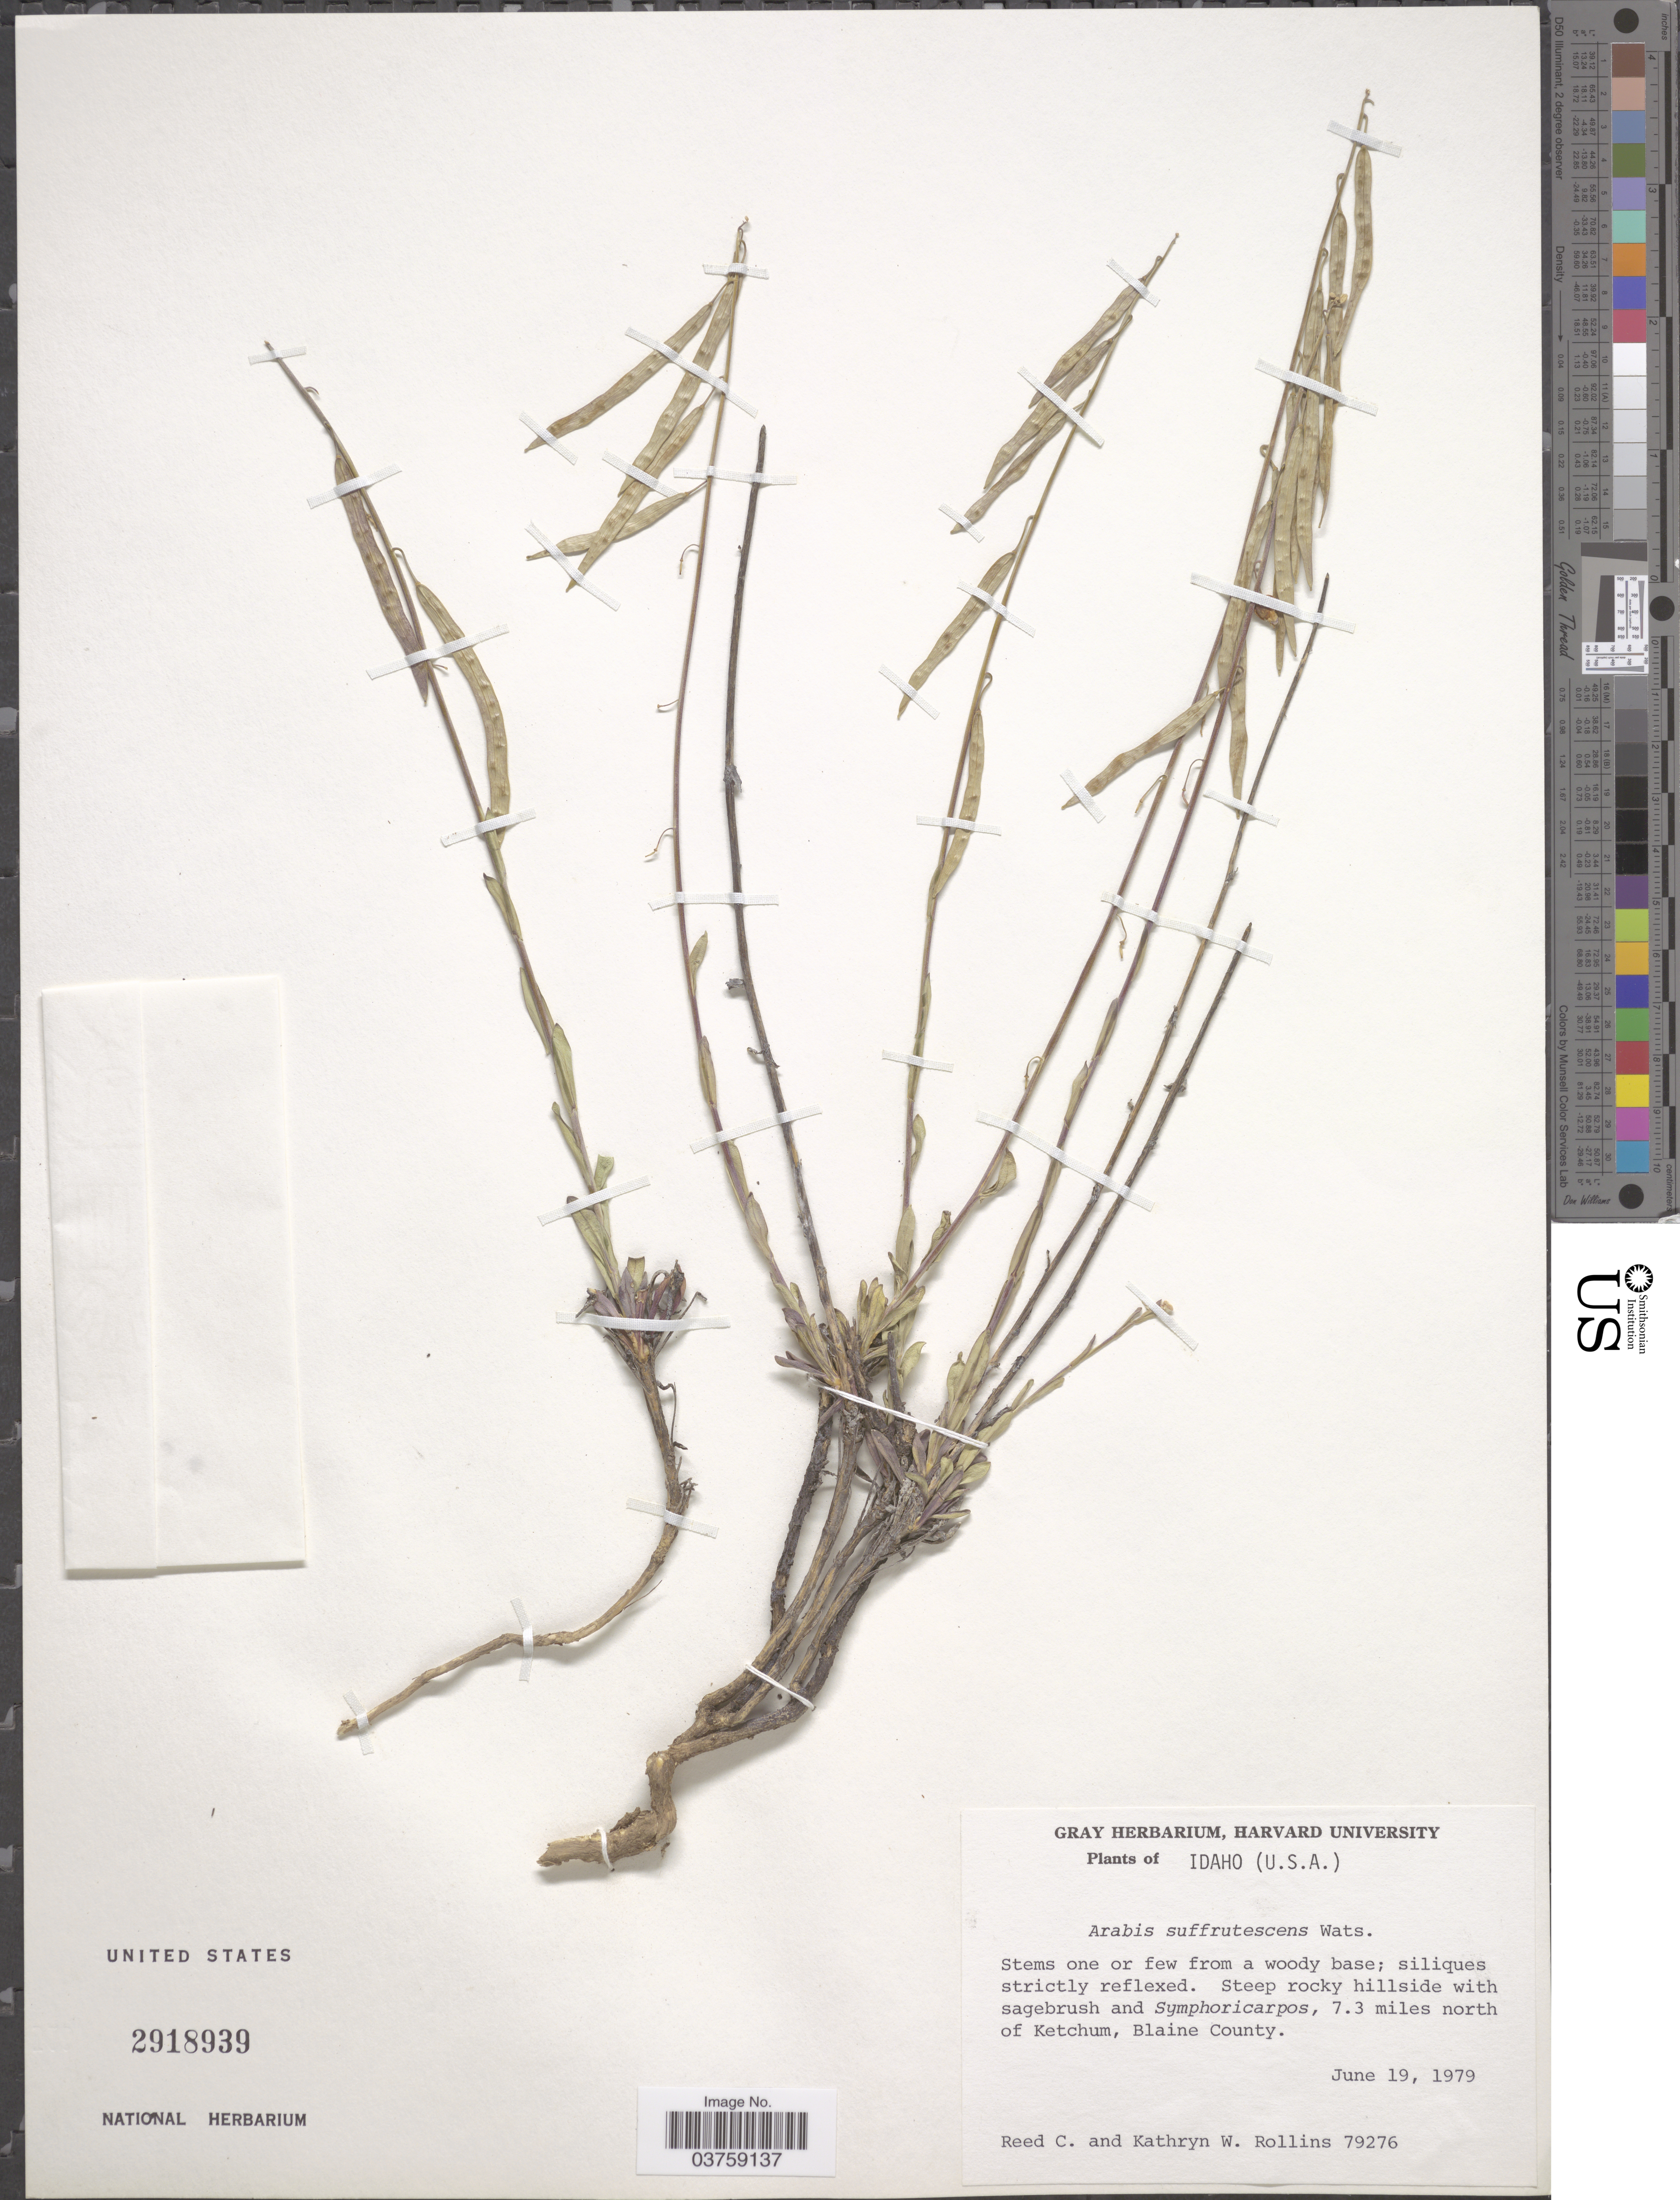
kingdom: Plantae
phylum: Tracheophyta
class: Magnoliopsida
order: Brassicales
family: Brassicaceae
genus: Arabis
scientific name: Arabis suffrutescens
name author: S. Watson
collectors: R. C. Rollins & K. W. Rollins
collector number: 79276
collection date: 1979-06-19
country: United States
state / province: Idaho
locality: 7.3 miles north of Ketchum, Blaine County.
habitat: steep rocky hillside with sagebrush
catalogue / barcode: US 2918939